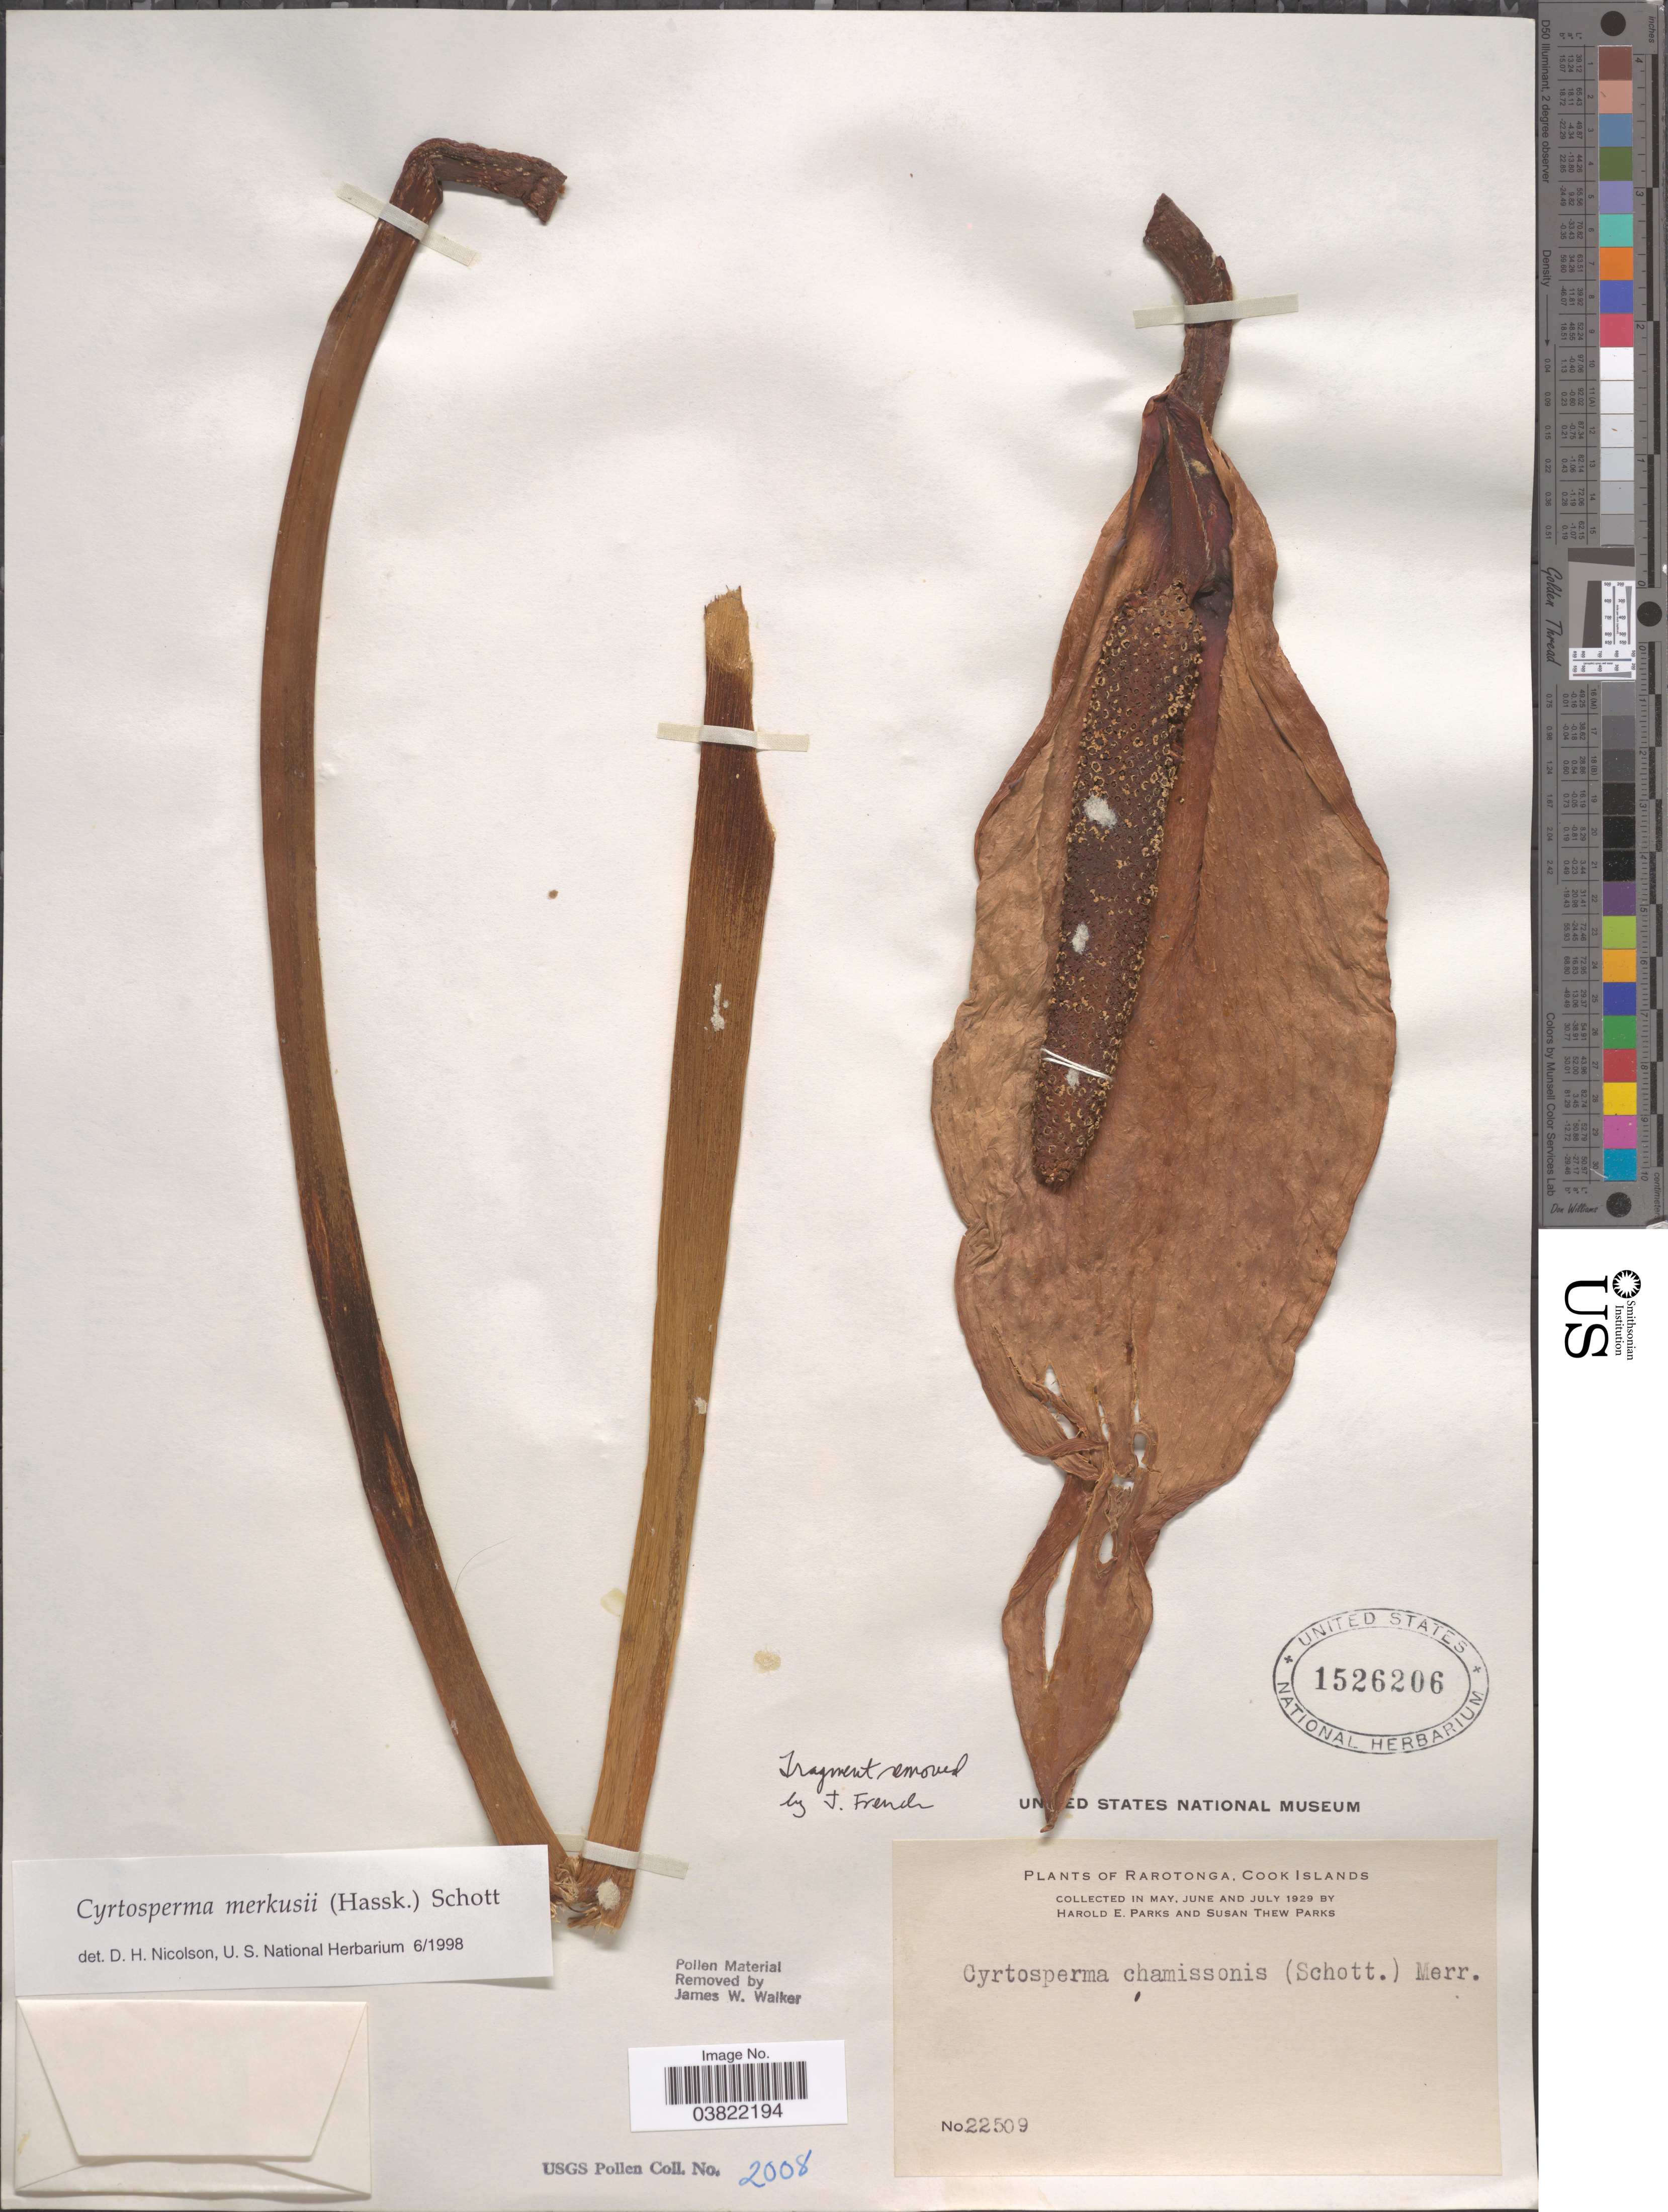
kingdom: Plantae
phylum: Tracheophyta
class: Liliopsida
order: Alismatales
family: Araceae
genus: Cyrtosperma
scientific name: Cyrtosperma merkusii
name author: (Hassk.) Schott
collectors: H. E. Parks & S. Parks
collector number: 22509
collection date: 1929-05/1929-07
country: Cook Islands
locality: Rarotonga.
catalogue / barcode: US 1526206